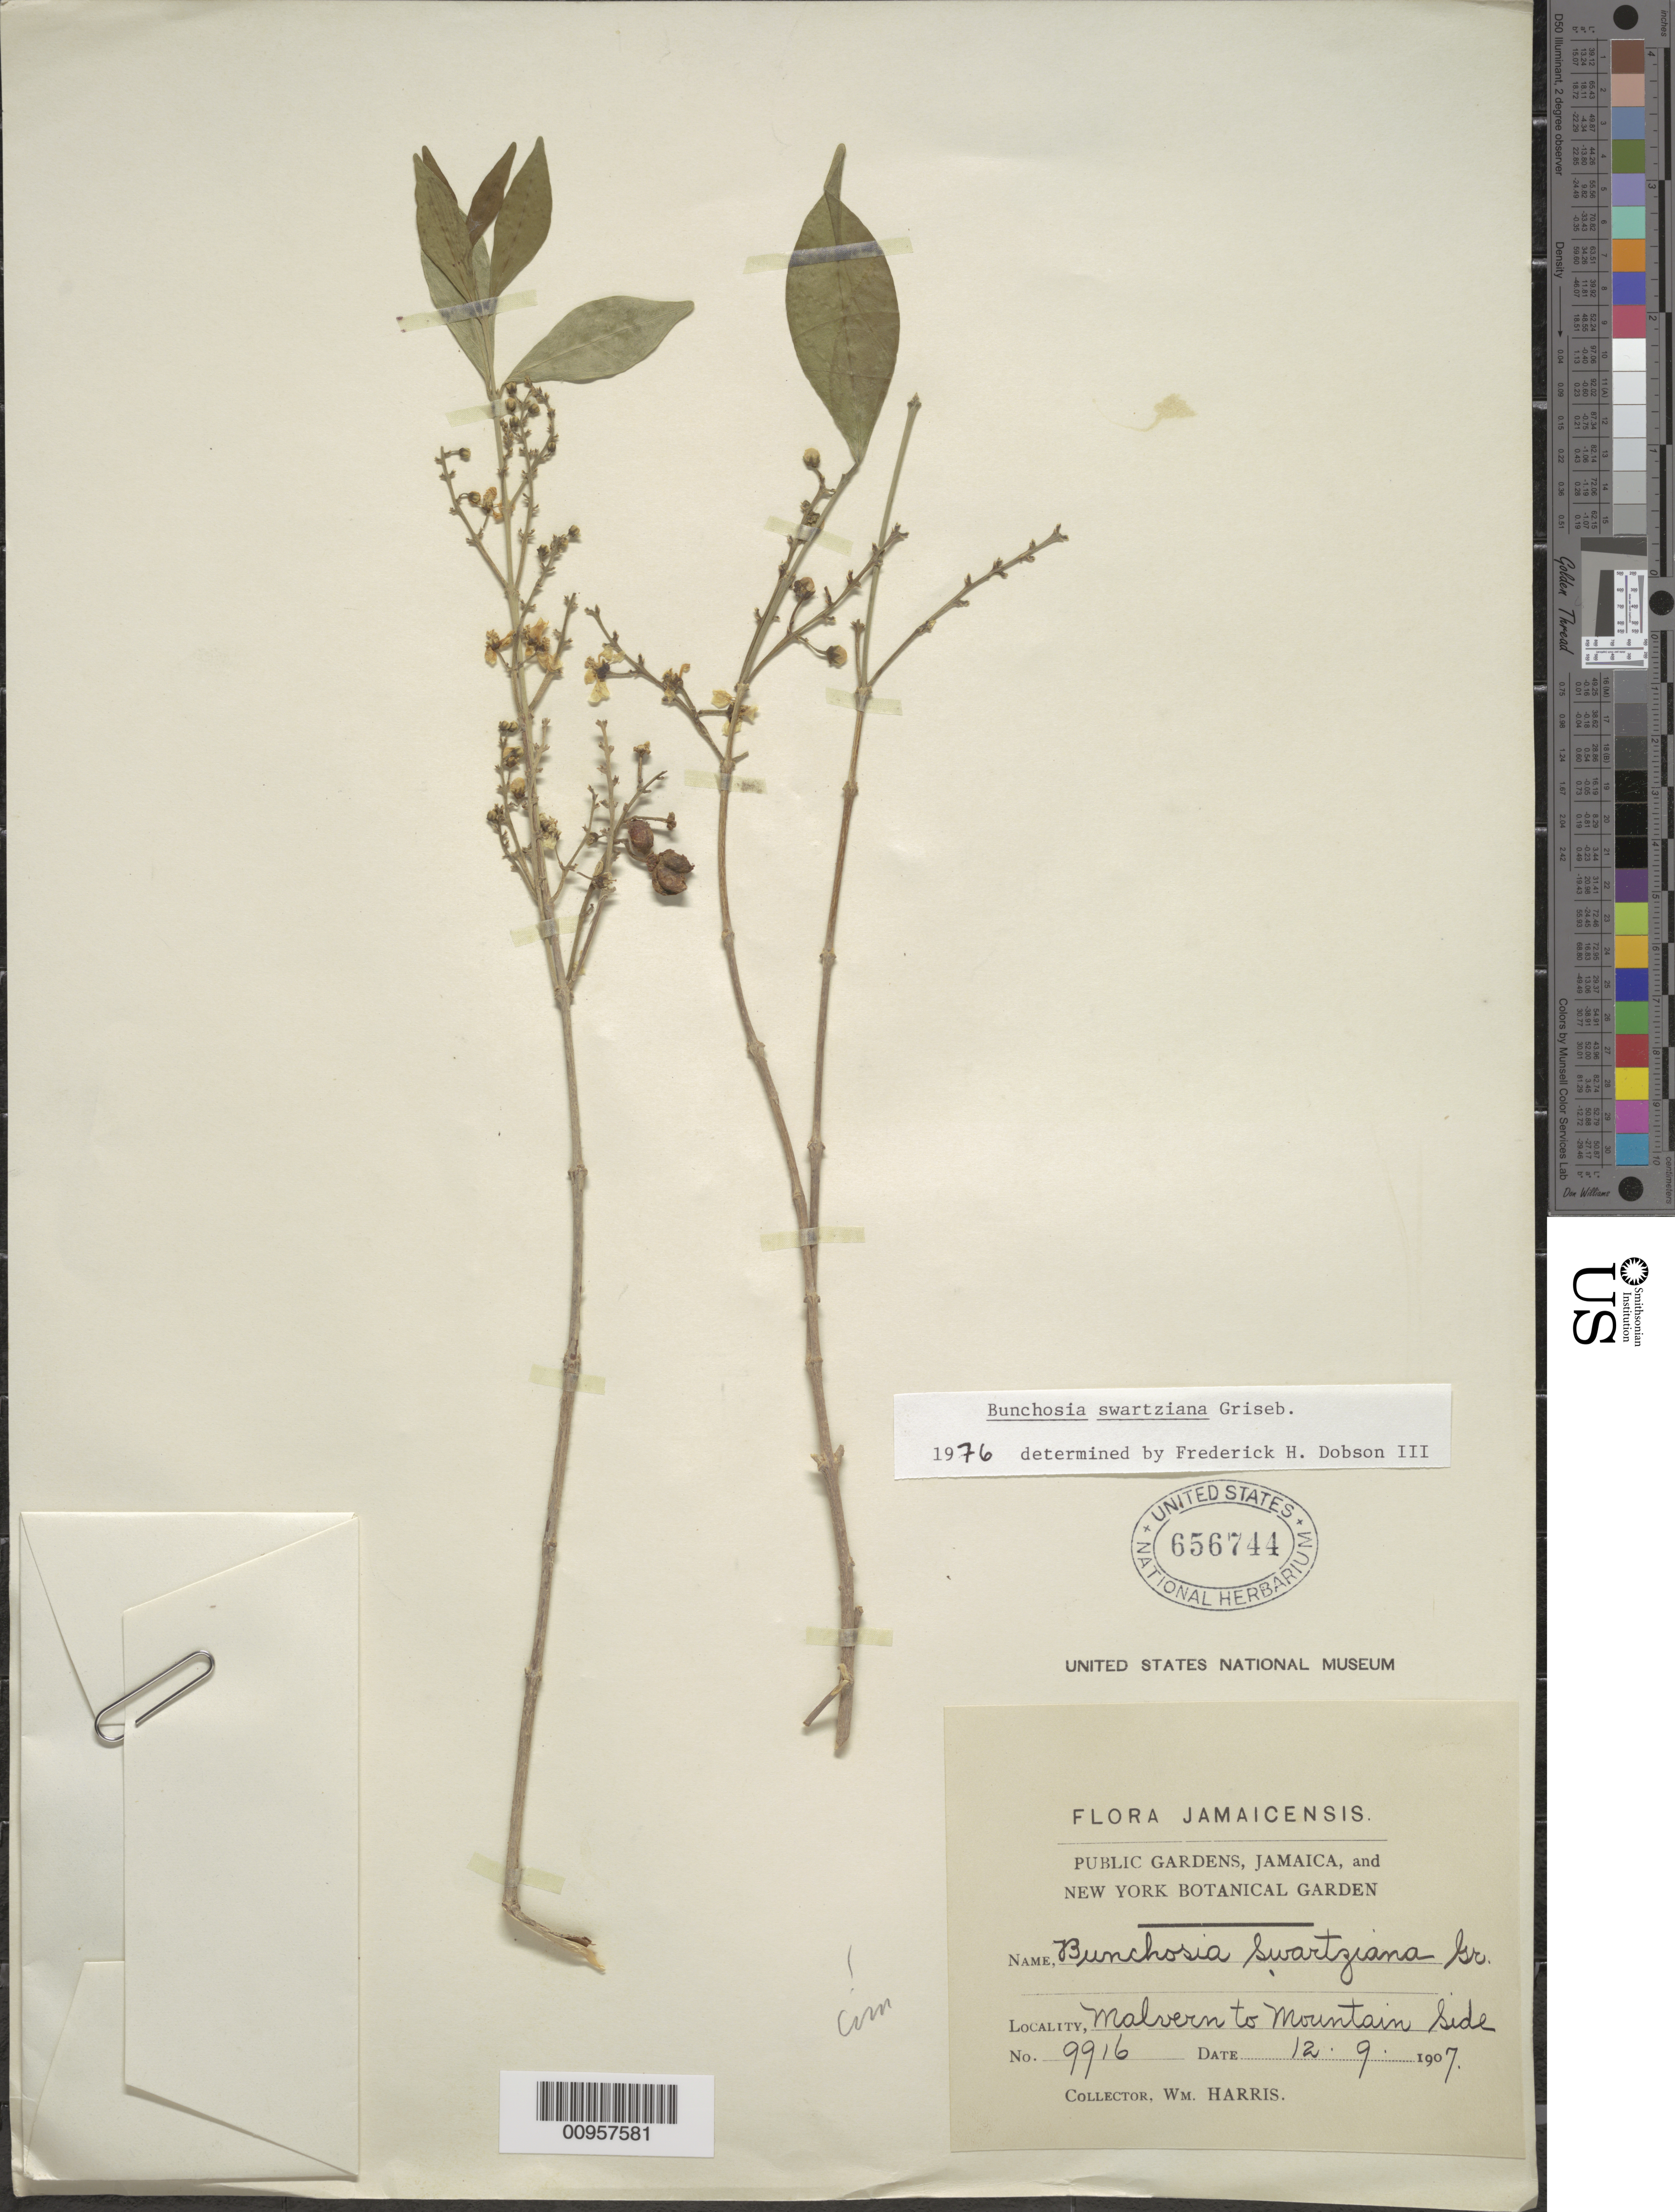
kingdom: Plantae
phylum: Tracheophyta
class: Magnoliopsida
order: Malpighiales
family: Malpighiaceae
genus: Bunchosia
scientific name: Bunchosia swartziana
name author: Griseb.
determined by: Dobson, Frederick H.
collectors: W. H. Harris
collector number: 9916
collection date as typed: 12 Sep 1907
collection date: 1907-09-12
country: Jamaica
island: Jamaica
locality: Malvern to Mountain Side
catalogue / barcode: US 656744